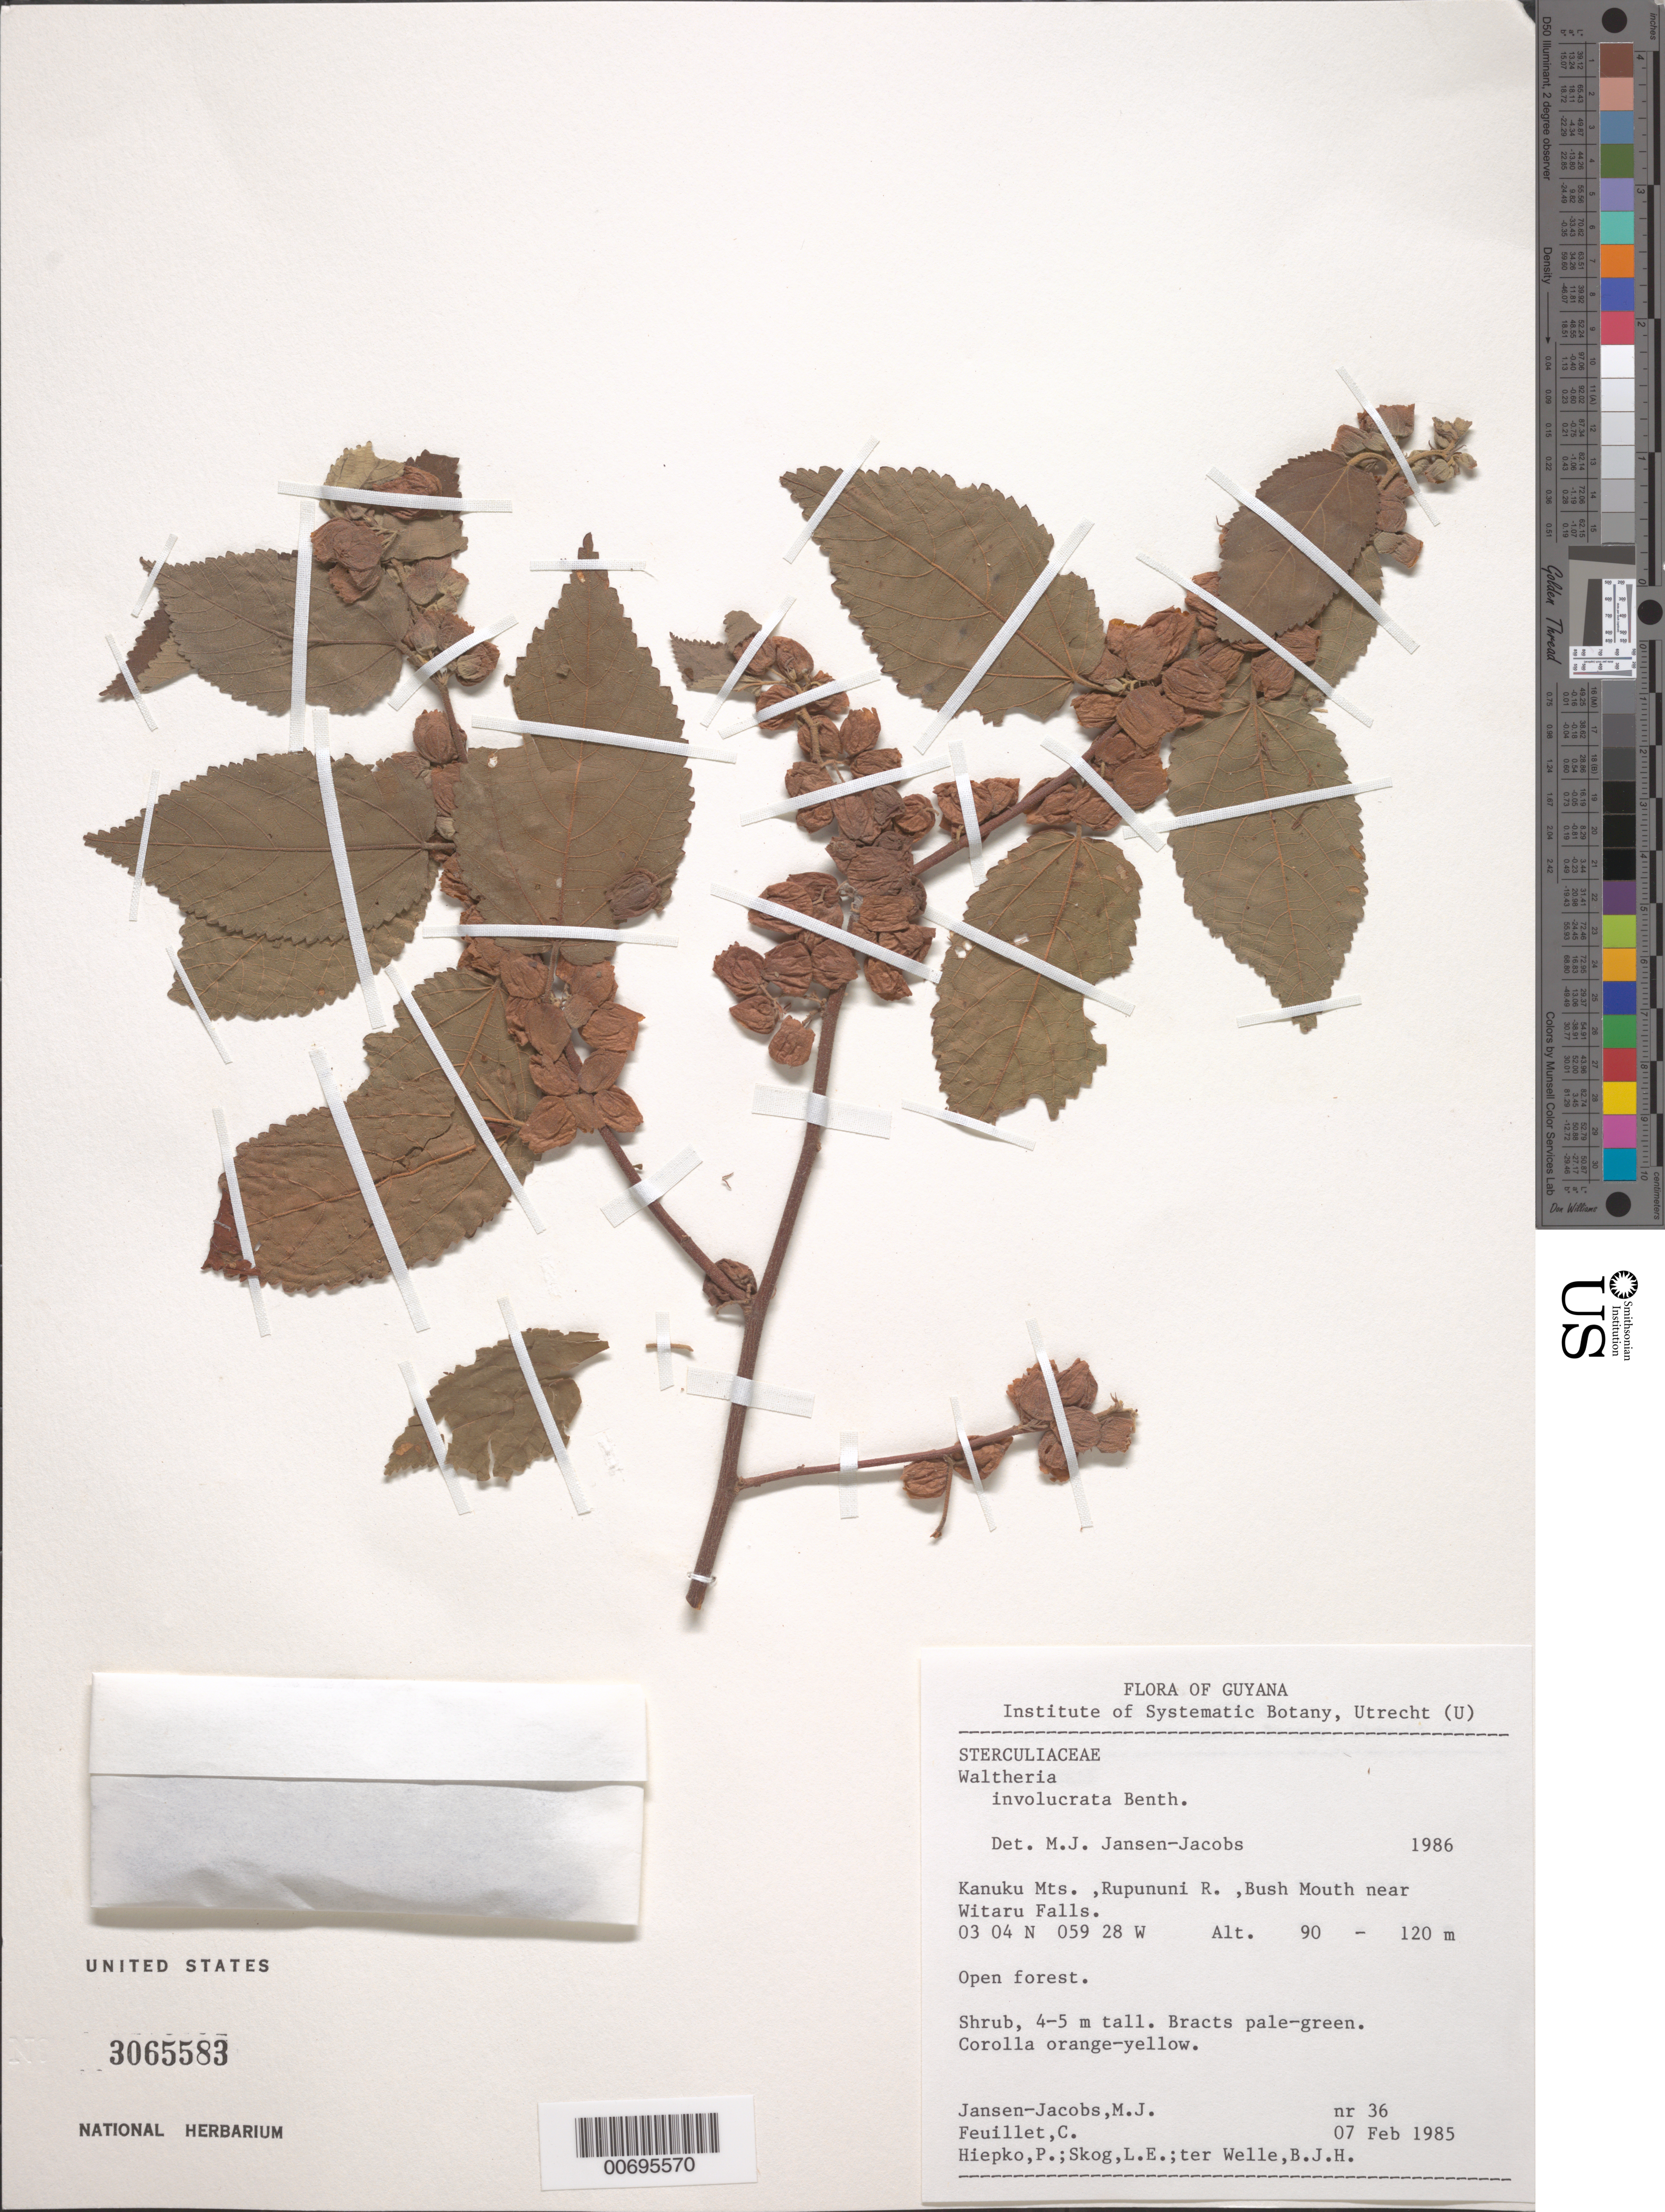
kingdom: Plantae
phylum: Tracheophyta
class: Magnoliopsida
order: Malvales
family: Malvaceae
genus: Waltheria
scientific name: Waltheria involucrata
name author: Benth.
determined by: Jansen-Jacobs, M. J., (U), Nationaal Herbarium Nederland, Utrecht University branch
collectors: M. J. Jansen-Jacobs, C. Feuillet, P. H. Hiepko, L. E. Skog & B. Welle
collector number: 36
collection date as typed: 7-Feb-85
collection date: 1985-02-07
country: Guyana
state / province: U. Takutu-U. Essequibo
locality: Kanuku Mts., Rupununi R., Bush Mouth near Witaru Falls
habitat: Open forest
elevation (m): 90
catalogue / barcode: US 3065583